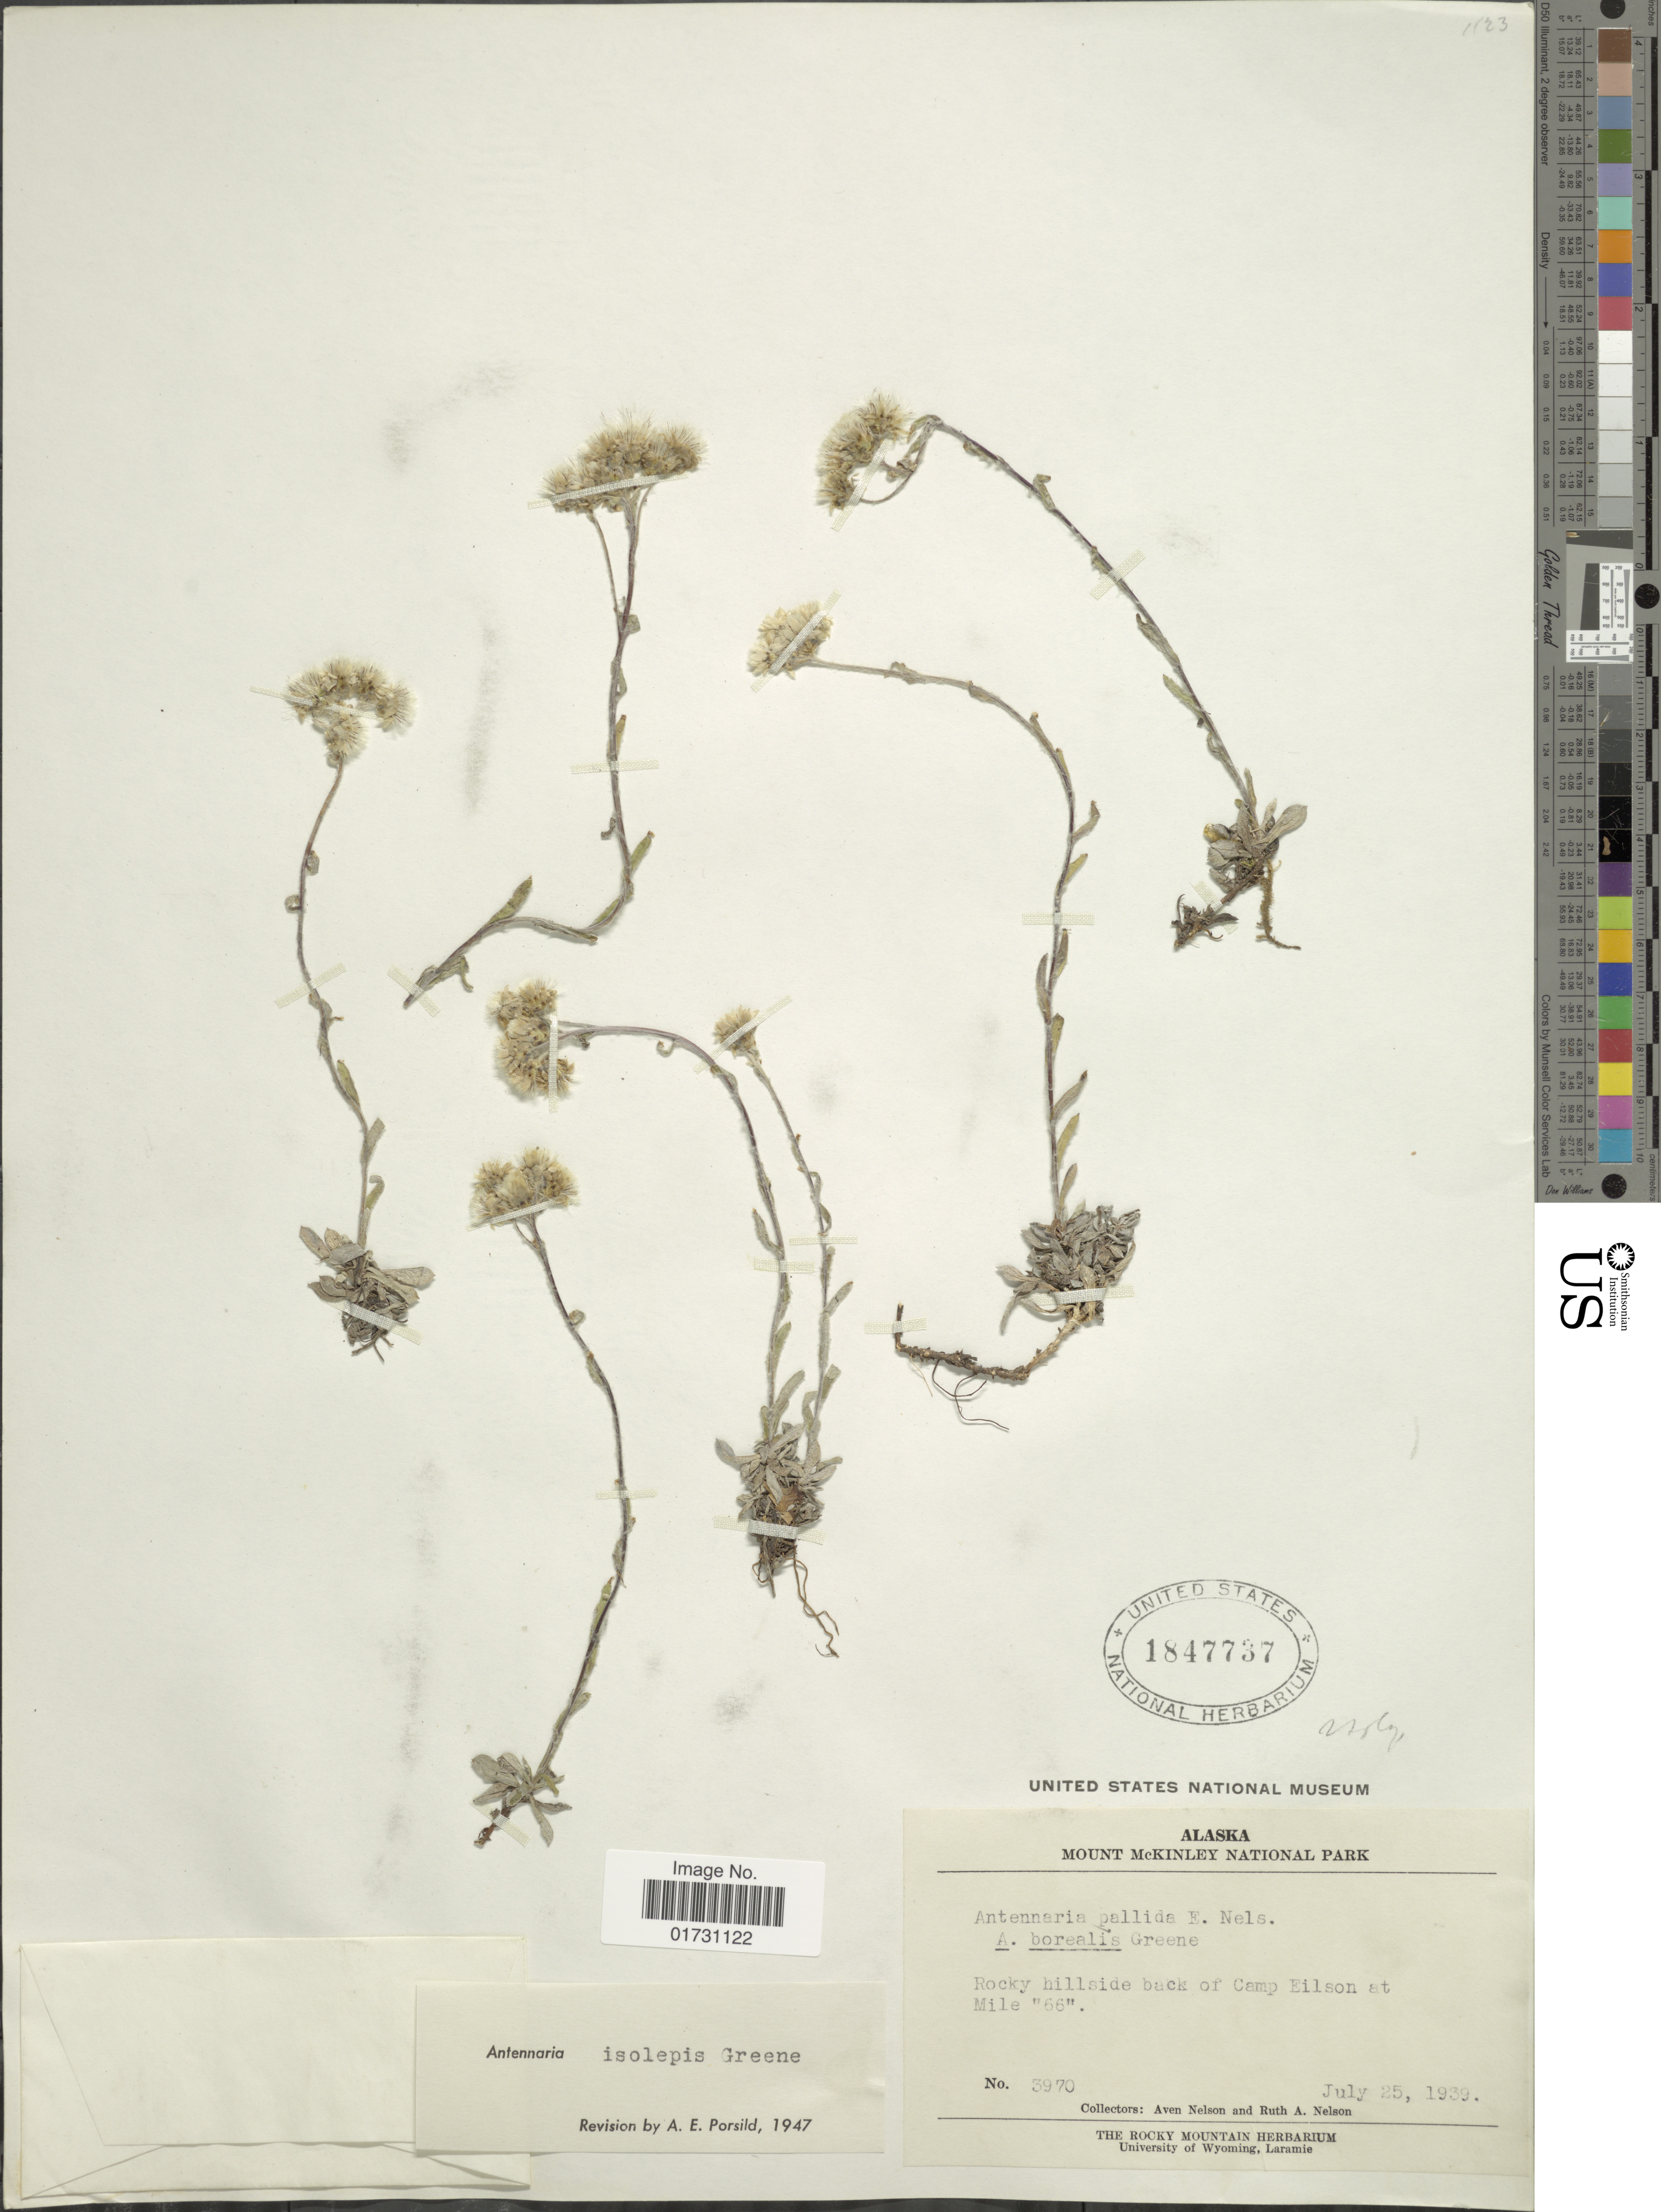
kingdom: Plantae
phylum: Tracheophyta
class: Magnoliopsida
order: Asterales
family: Asteraceae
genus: Antennaria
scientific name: Antennaria isolepis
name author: Greene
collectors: A. Nelson & R. A. Nelson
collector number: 3970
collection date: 1939-07-25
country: United States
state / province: Alaska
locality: Rocky hillside back of Camp Eilson at MIle "66"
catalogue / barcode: US 1847737